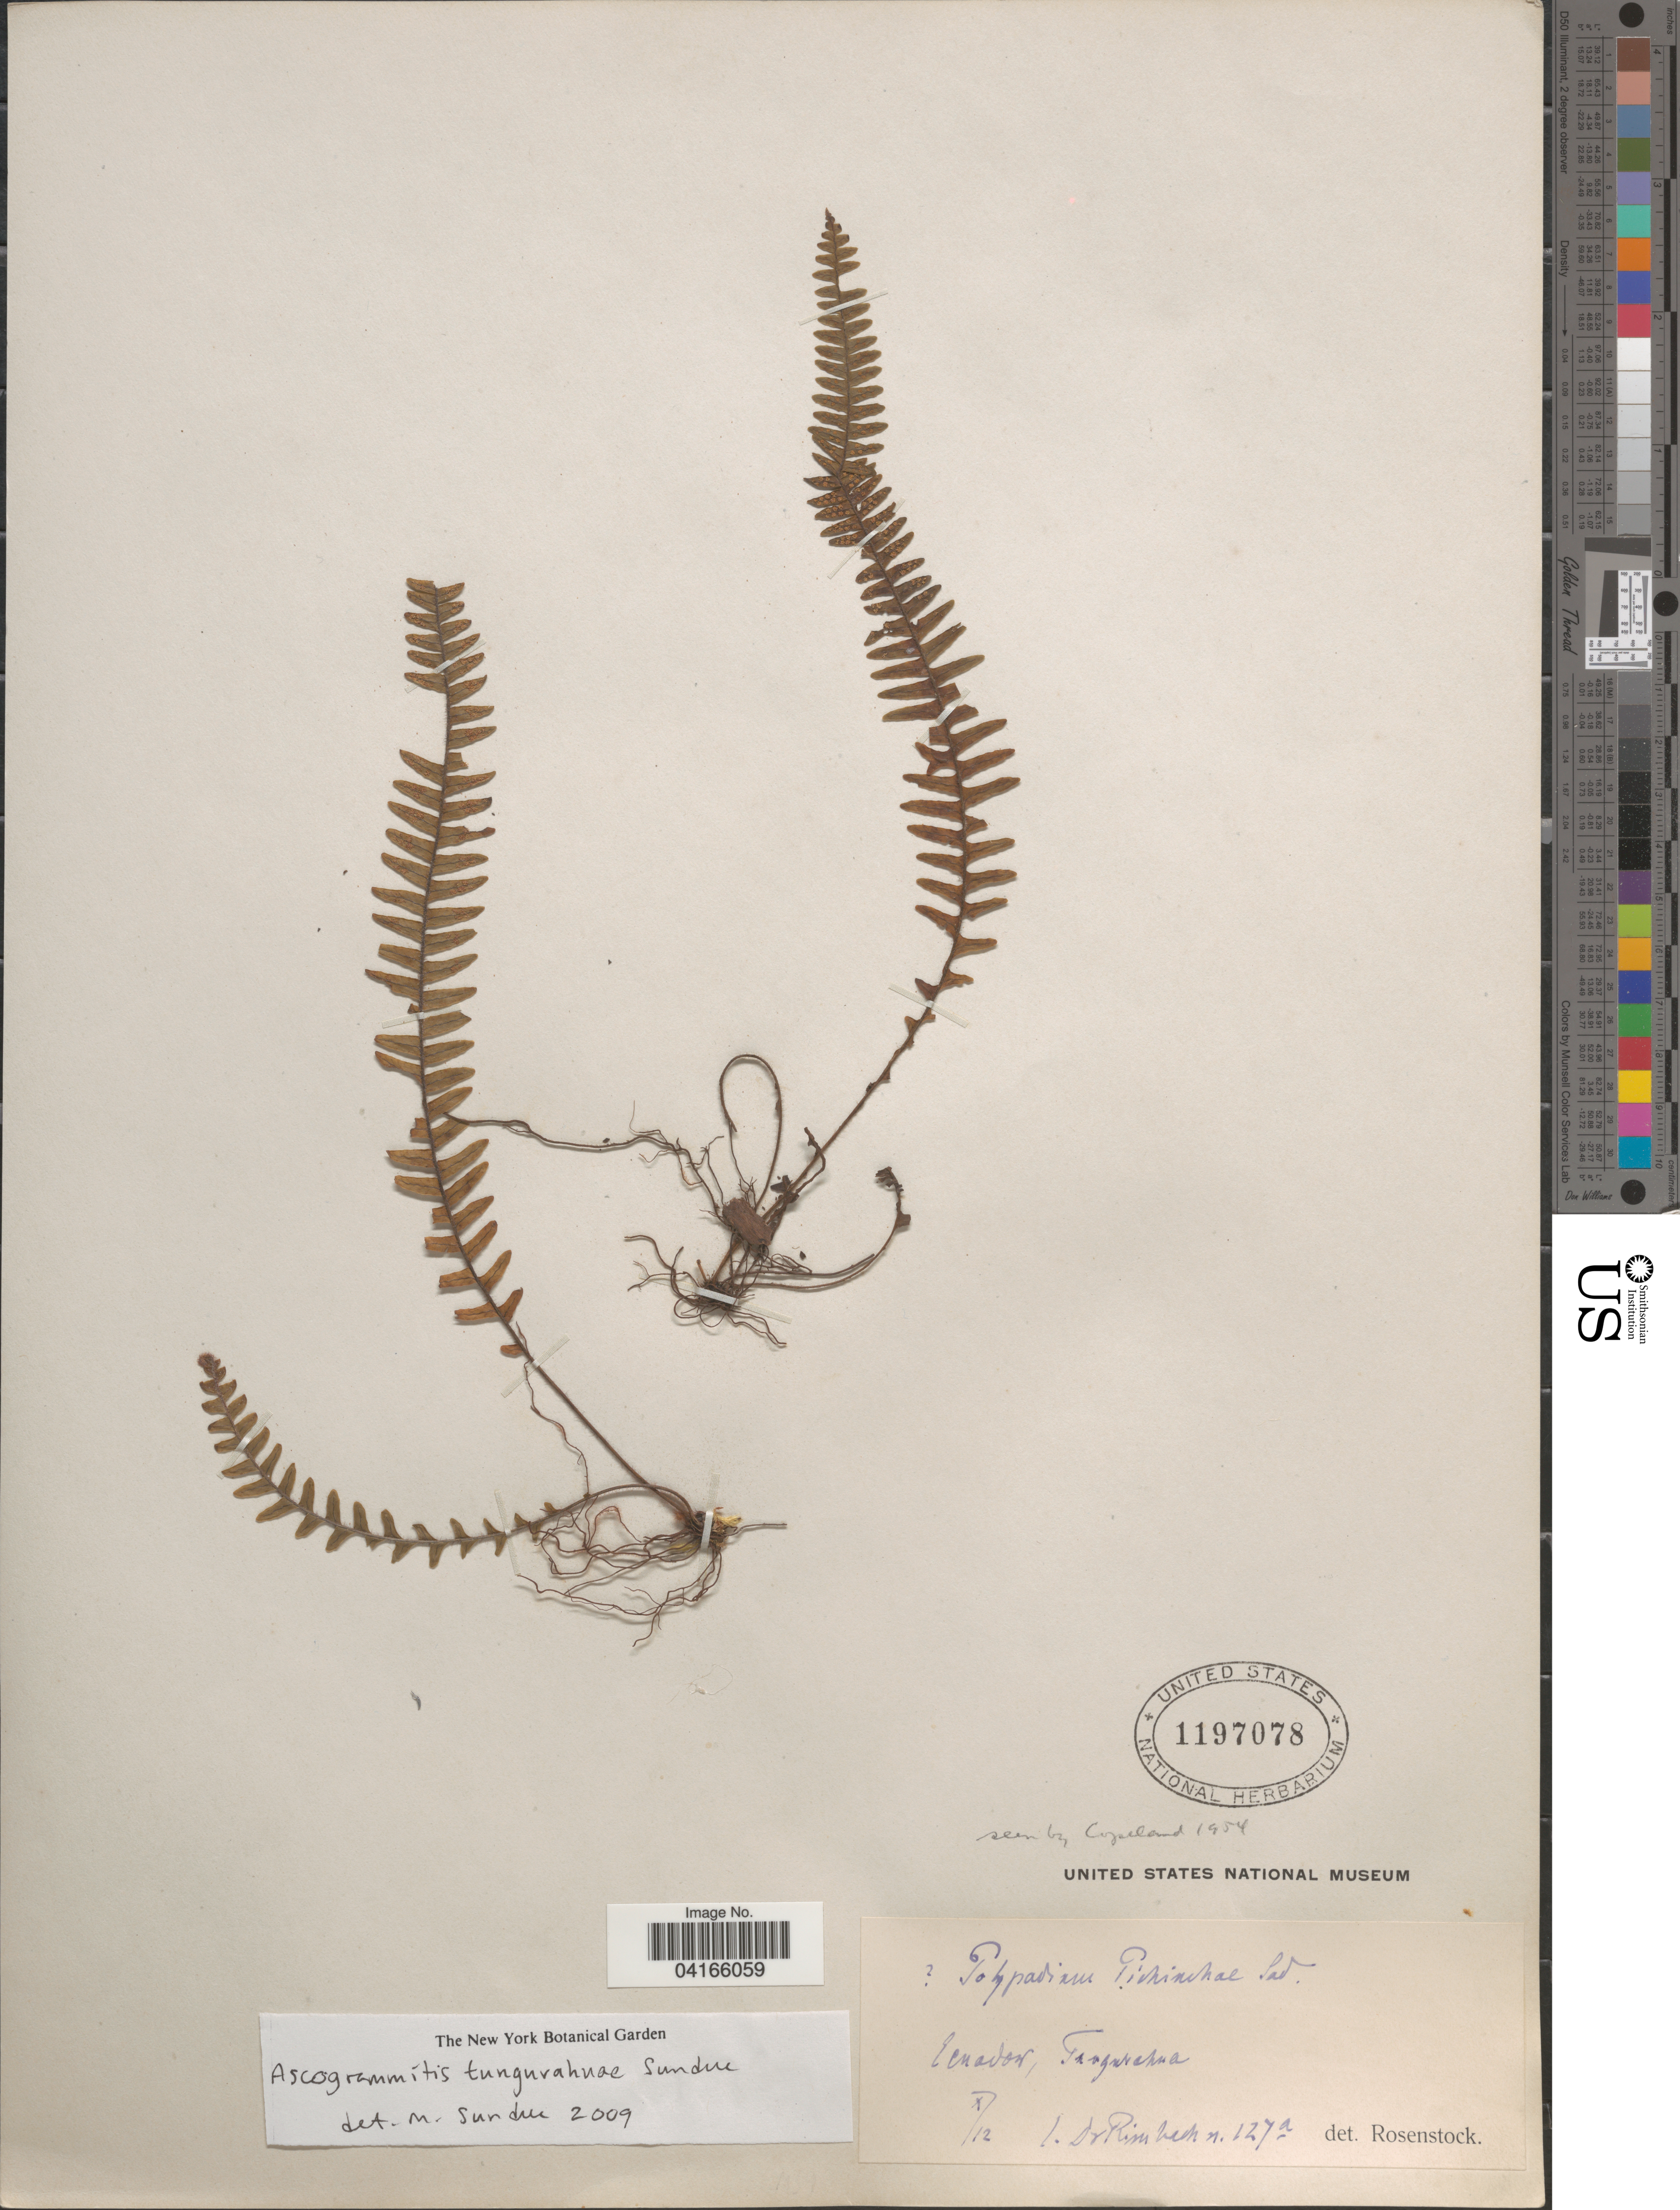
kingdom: Plantae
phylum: Tracheophyta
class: Polypodiopsida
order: Polypodiales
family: Polypodiaceae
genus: Ascogrammitis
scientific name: Ascogrammitis tungurahuae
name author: Sundue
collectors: L. Rimbach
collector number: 127a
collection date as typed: Transcribed d/m/y: /10/12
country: Ecuador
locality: Tangarahna.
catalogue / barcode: US 1197078